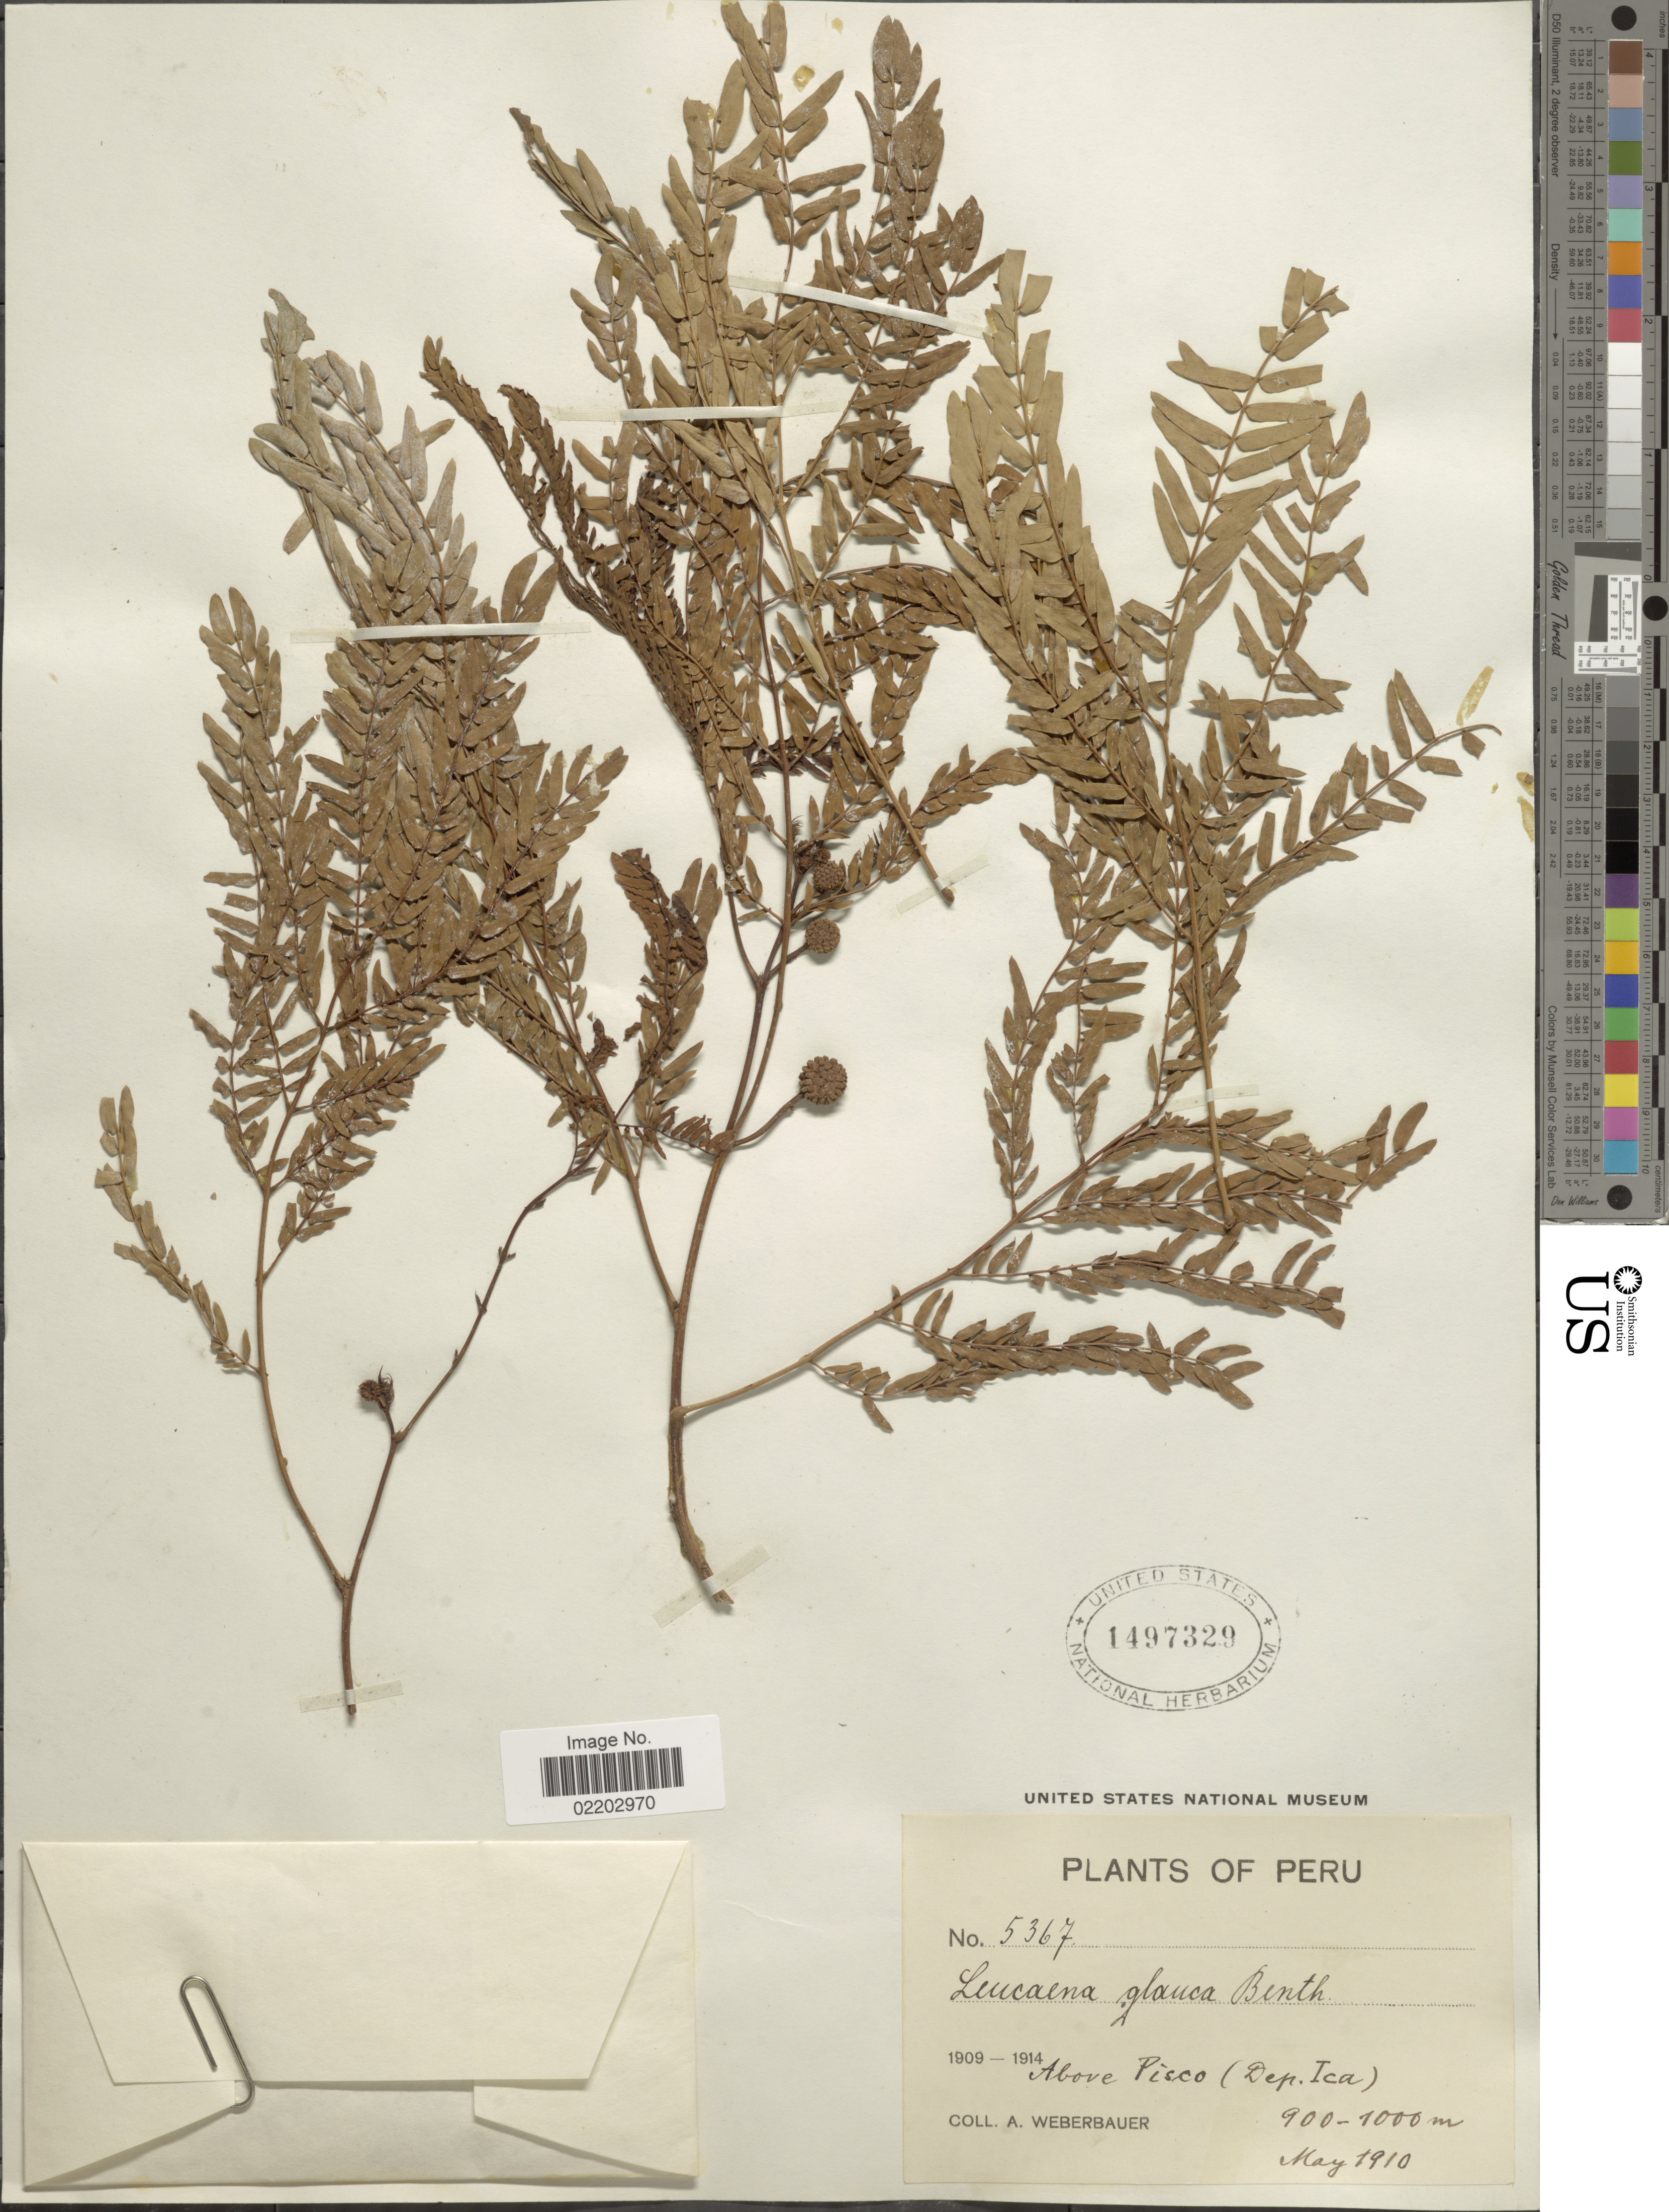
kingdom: Plantae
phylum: Tracheophyta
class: Magnoliopsida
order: Fabales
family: Fabaceae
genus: Leucaena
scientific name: Leucaena leucocephala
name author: (Lam.) de Wit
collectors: A. Weberbauer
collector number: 5367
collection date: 1910-05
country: Peru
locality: Peru, Above Pisco (Dep. Ica).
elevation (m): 900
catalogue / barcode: US 1497329